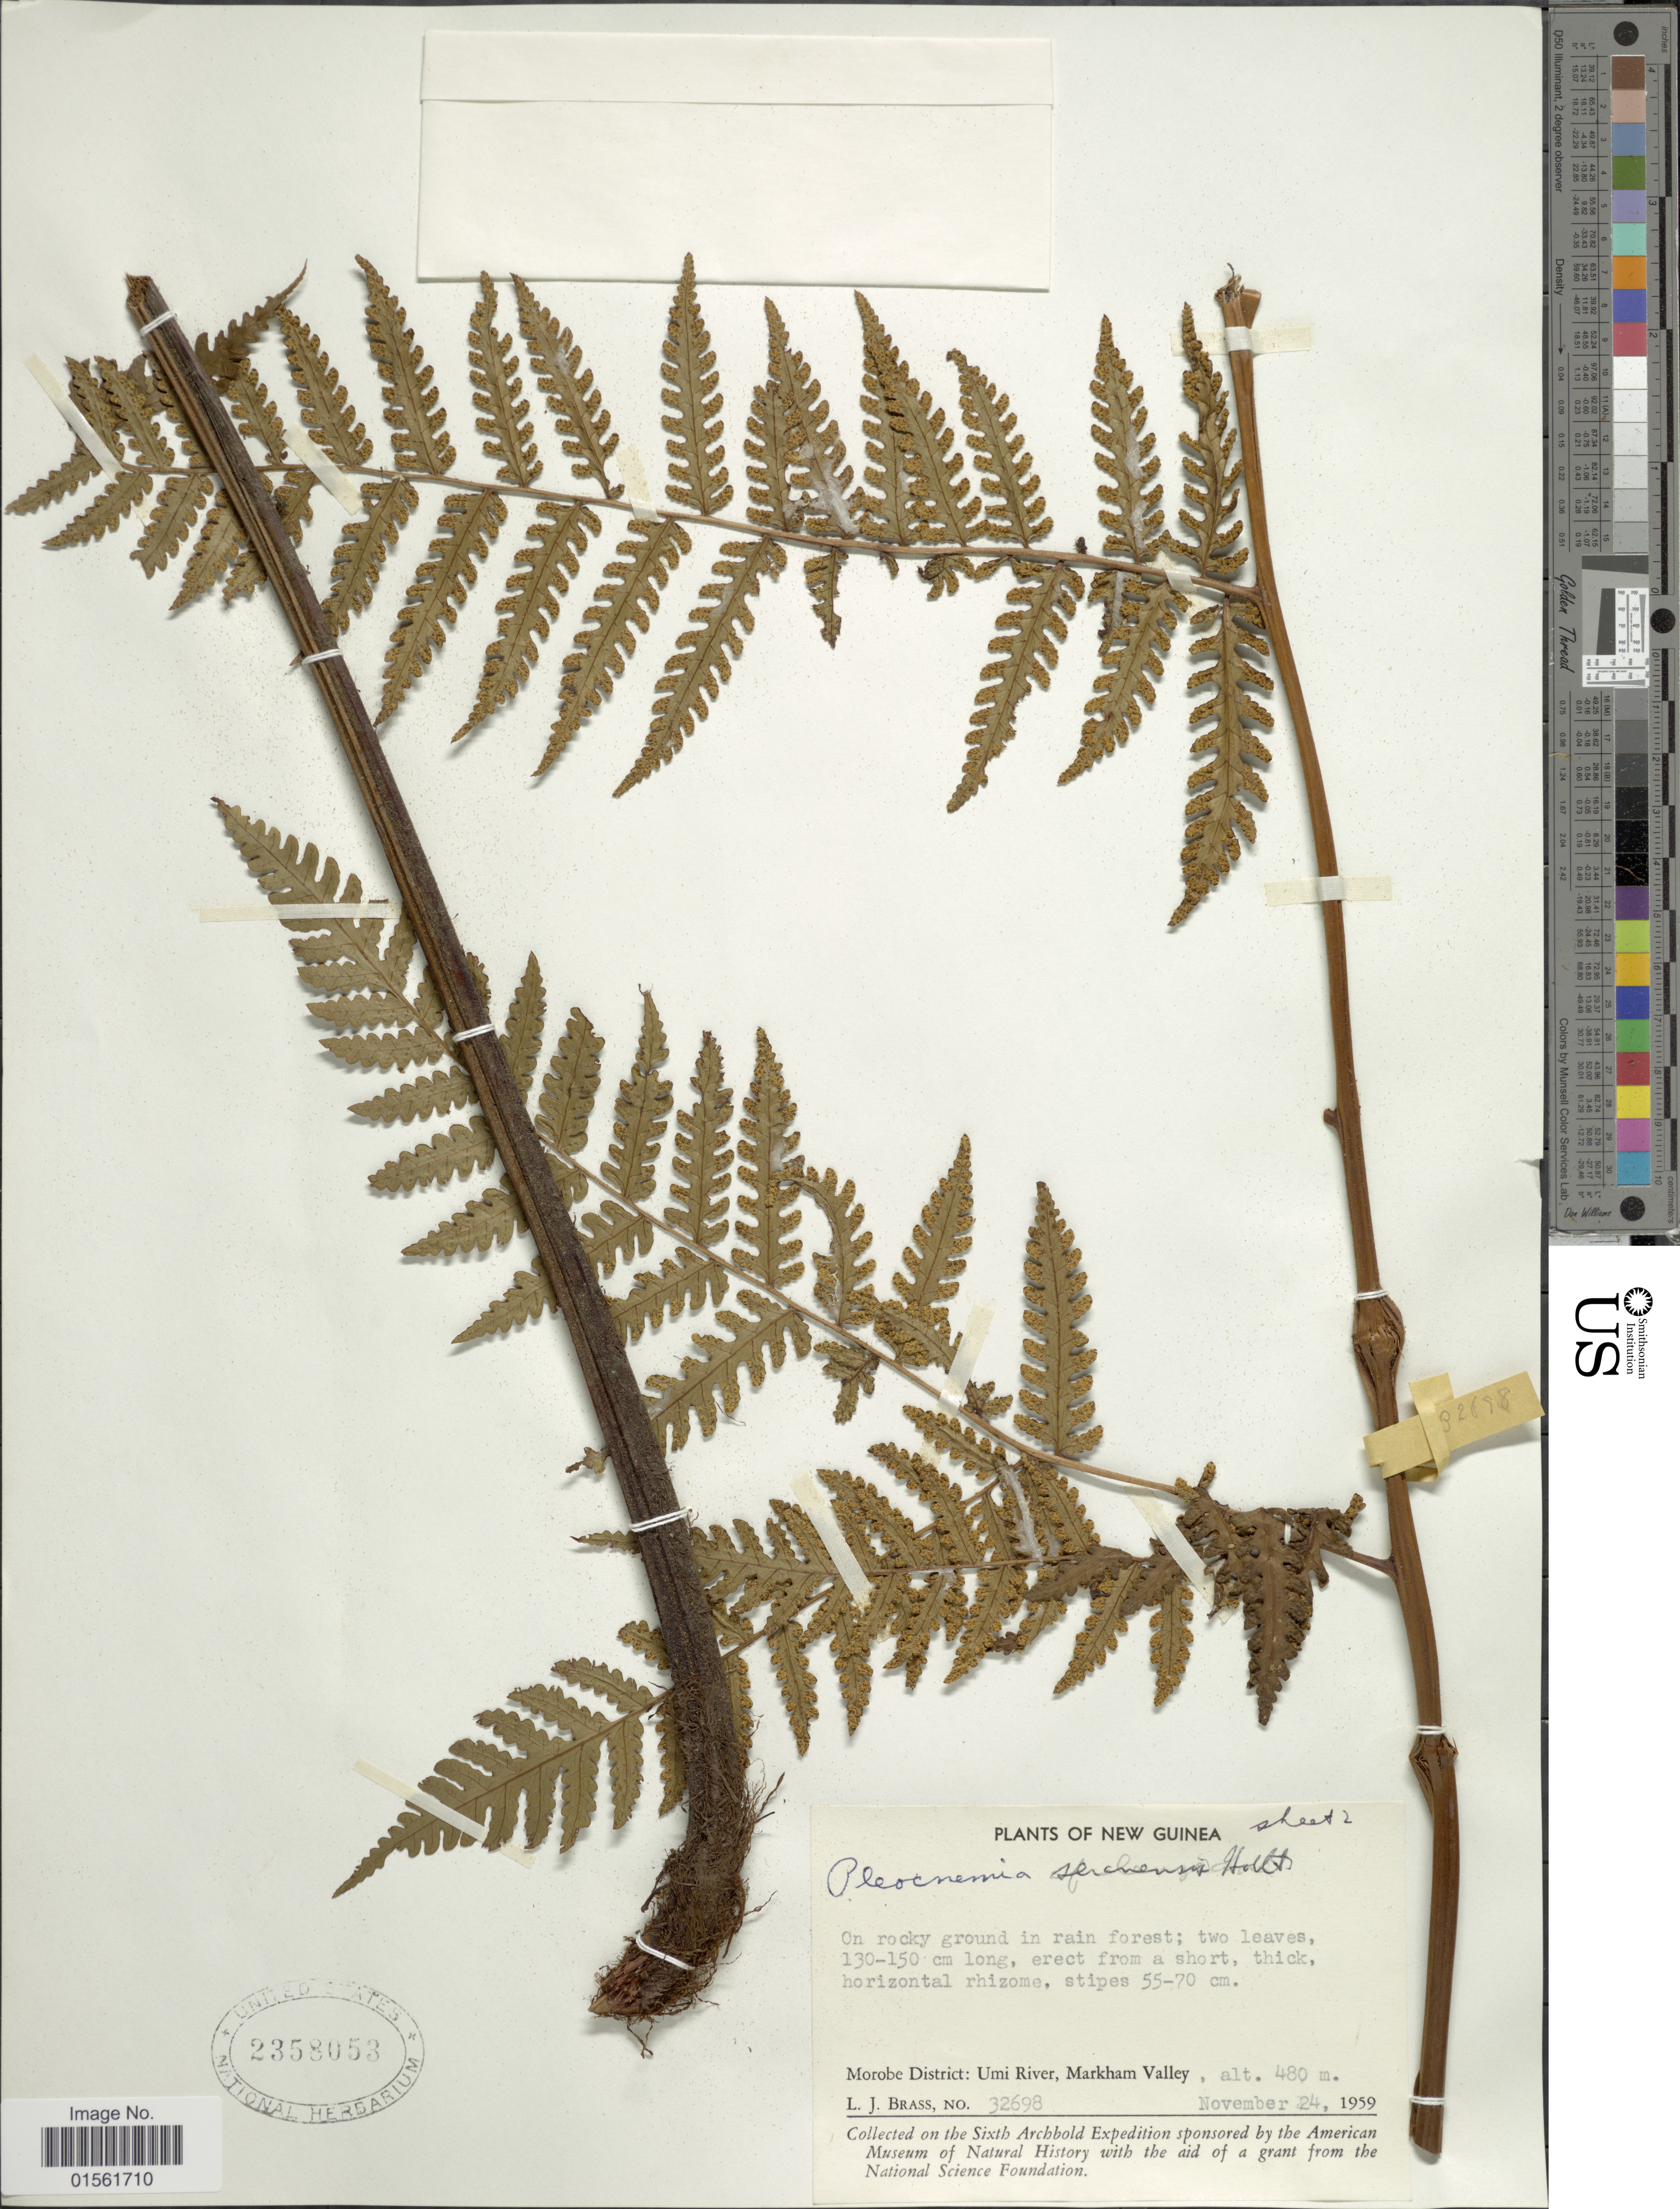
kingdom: Plantae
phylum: Tracheophyta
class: Polypodiopsida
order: Polypodiales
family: Dryopteridaceae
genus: Pleocnemia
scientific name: Pleocnemia seranensis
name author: Holttum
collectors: L. J. Brass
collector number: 32698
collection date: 1959-11-24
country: Papua New Guinea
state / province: Morobe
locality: New Guinea, Morobe District: Umi River, Markham Valley.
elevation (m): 480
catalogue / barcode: US 1358053